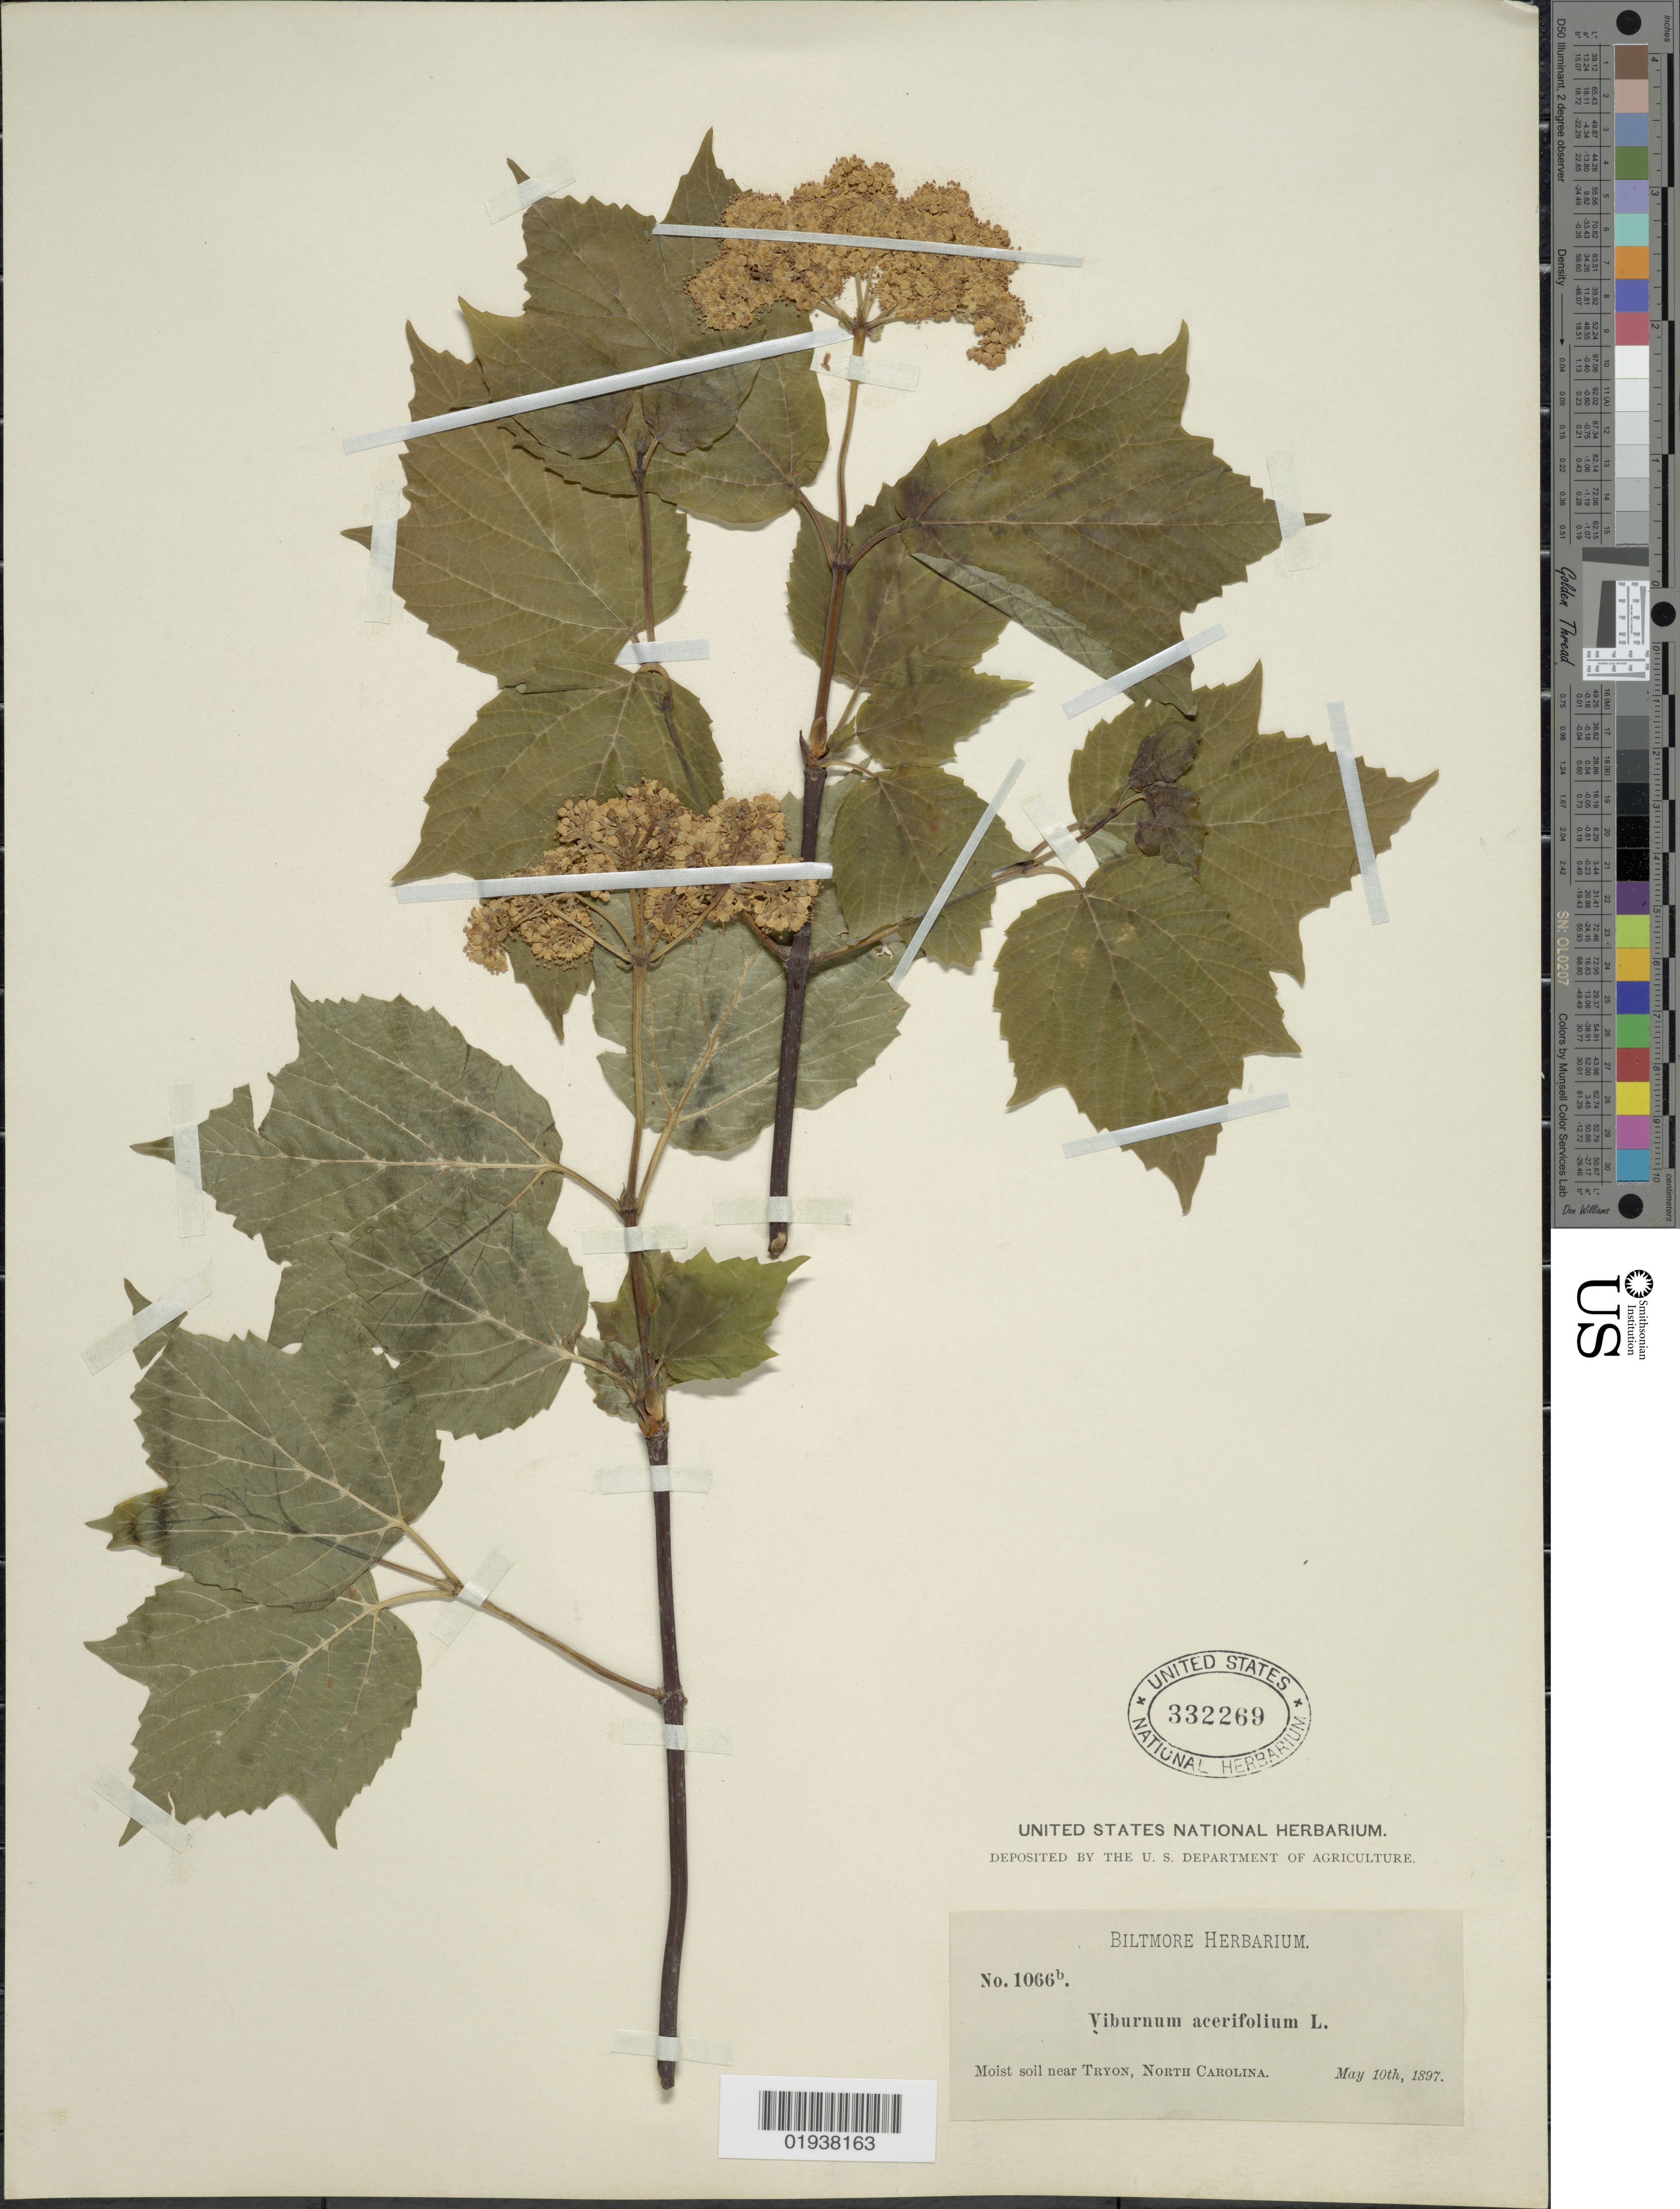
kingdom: Plantae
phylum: Tracheophyta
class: Magnoliopsida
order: Dipsacales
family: Viburnaceae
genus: Viburnum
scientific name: Viburnum acerifolium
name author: L.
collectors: ex herb. Biltmore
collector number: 1066b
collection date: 1897-05-10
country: United States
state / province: North Carolina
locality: Moist soil near Tryon.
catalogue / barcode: US 332269